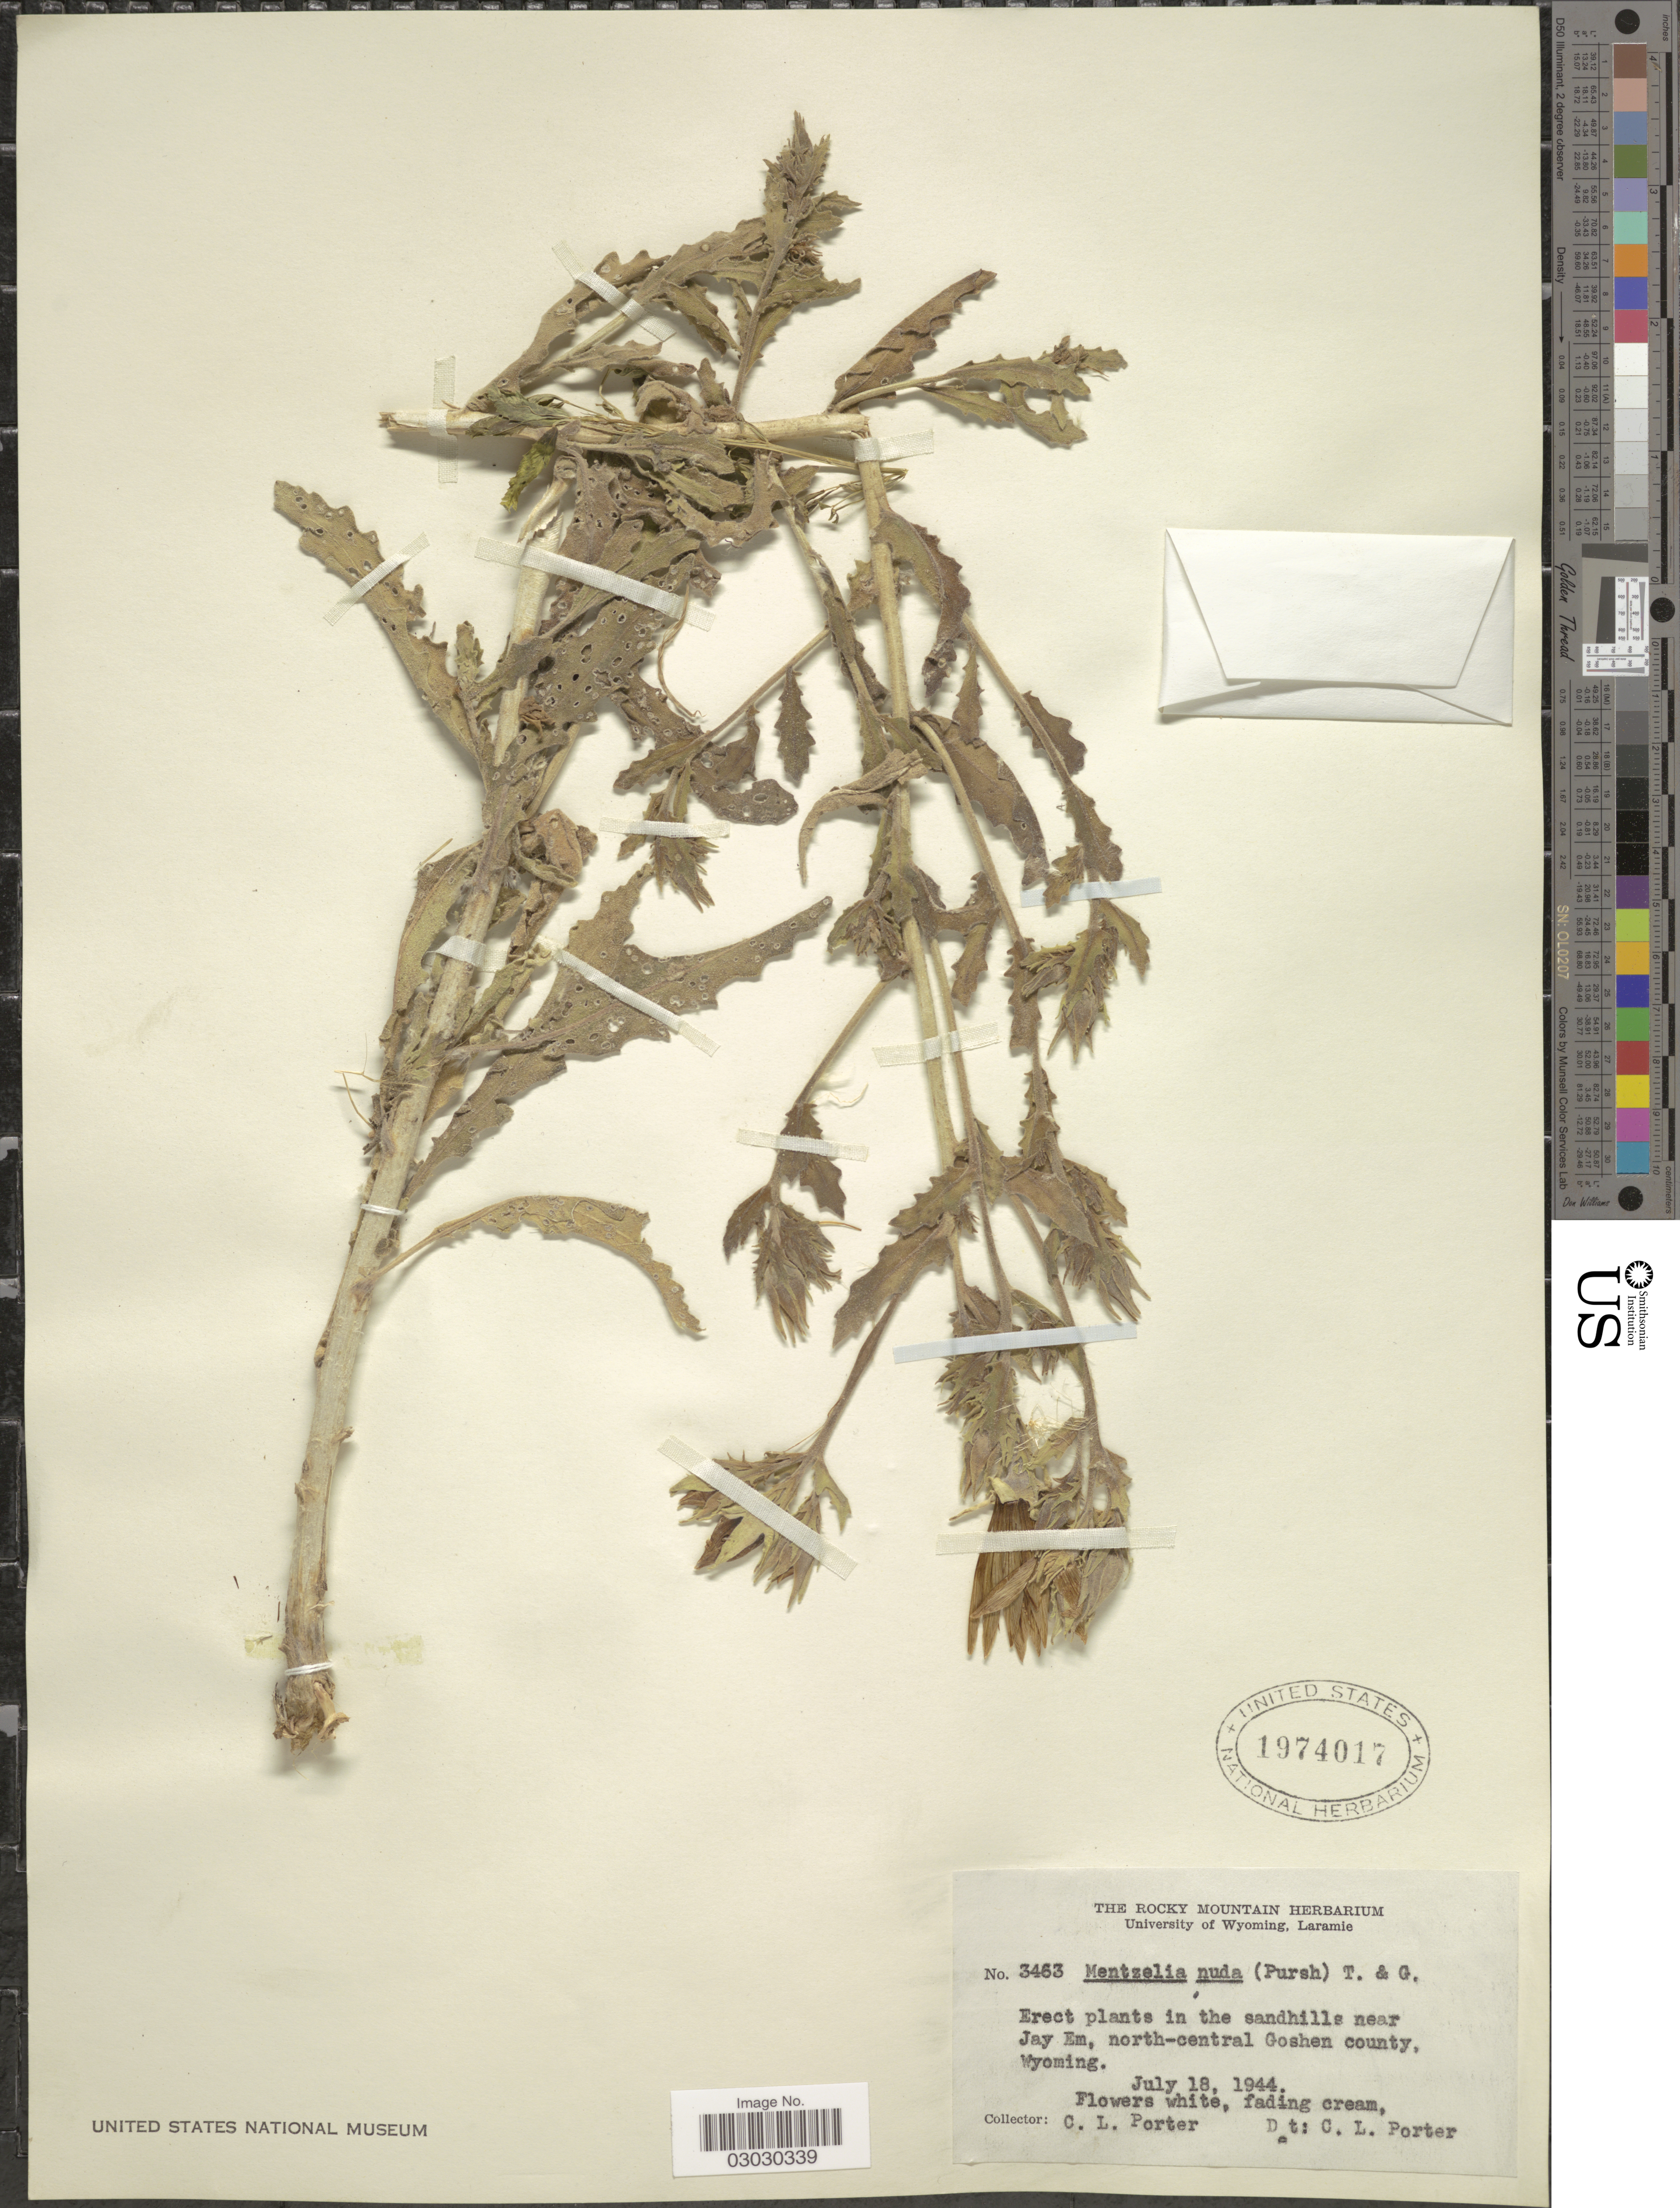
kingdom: Plantae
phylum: Tracheophyta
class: Magnoliopsida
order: Cornales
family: Loasaceae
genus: Mentzelia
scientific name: Mentzelia stricta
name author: (Osterh.) Stevens ex Jeffs & Little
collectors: C. L. Porter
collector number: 3463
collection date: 1944-07-18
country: United States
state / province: Wyoming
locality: In the sandhills near Jay Em, north-central Goshen county, Wyoming.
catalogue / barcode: US 1974017